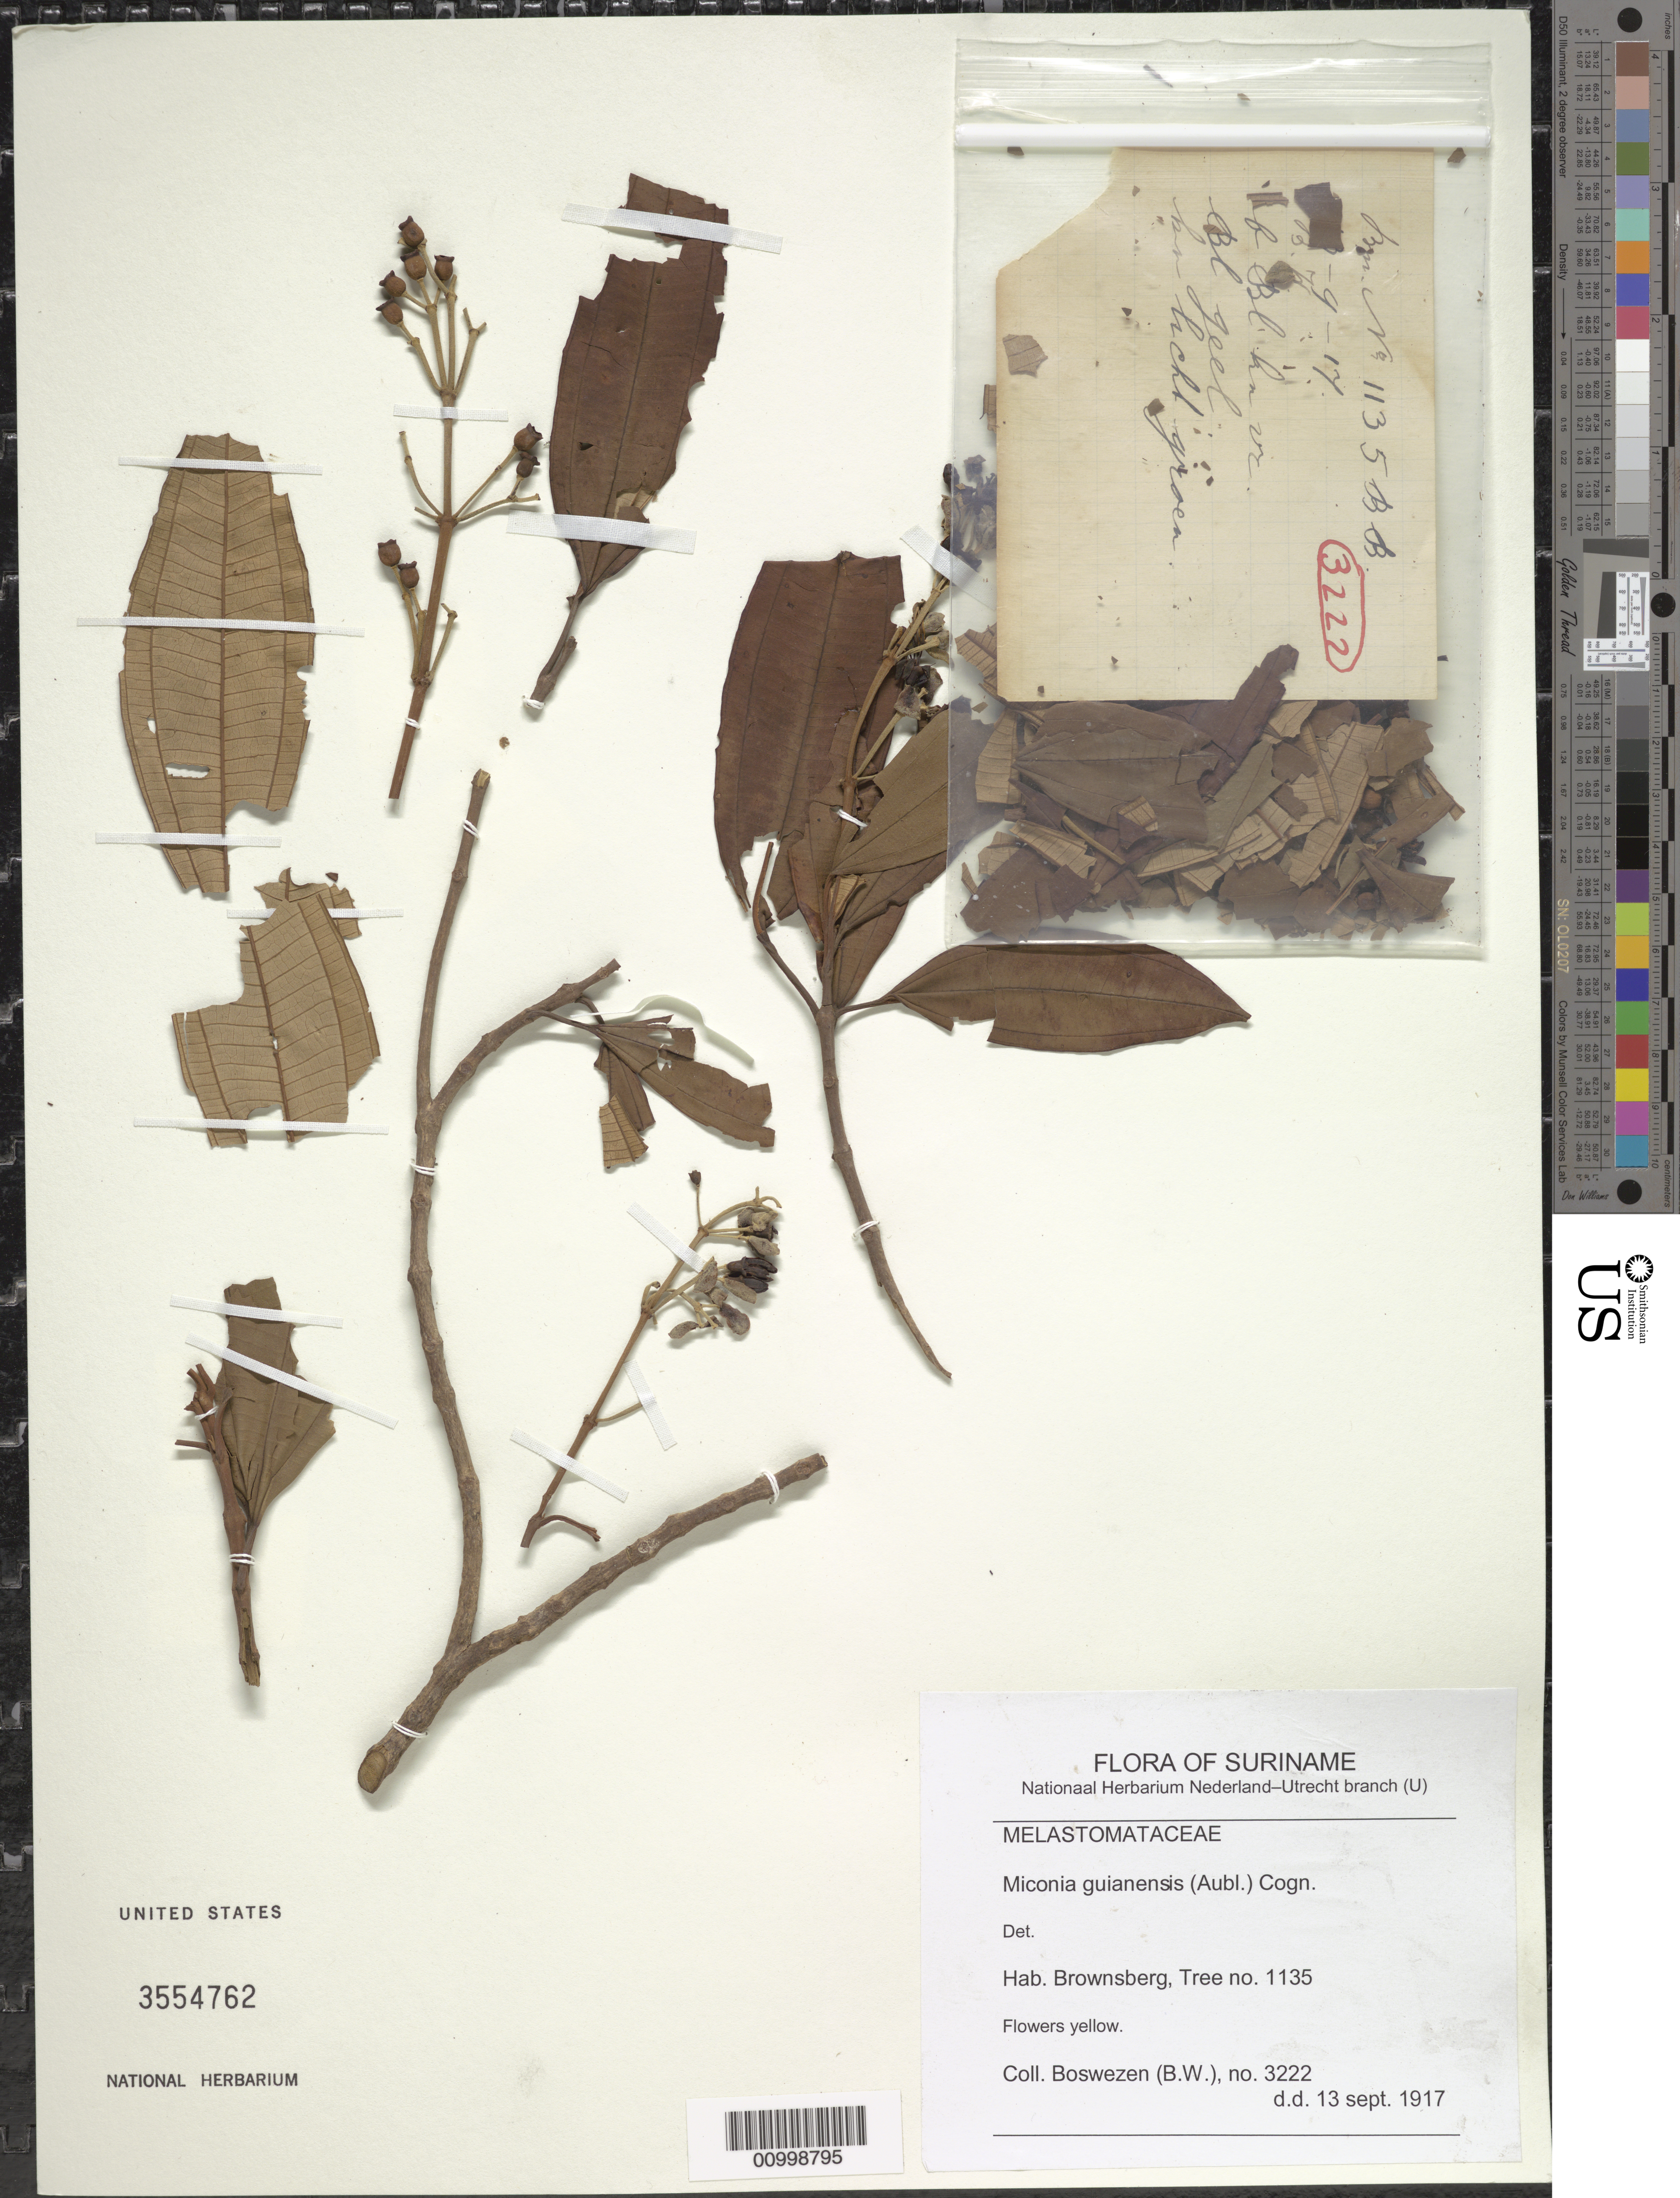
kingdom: Plantae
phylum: Tracheophyta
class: Magnoliopsida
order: Myrtales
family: Melastomataceae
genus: Miconia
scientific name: Miconia guianensis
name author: (Aubl.) Cogn.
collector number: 3222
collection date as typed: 13-Sep-17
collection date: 1917-09-13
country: Suriname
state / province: Brokopondo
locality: Brownsberg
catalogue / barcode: US 3554762